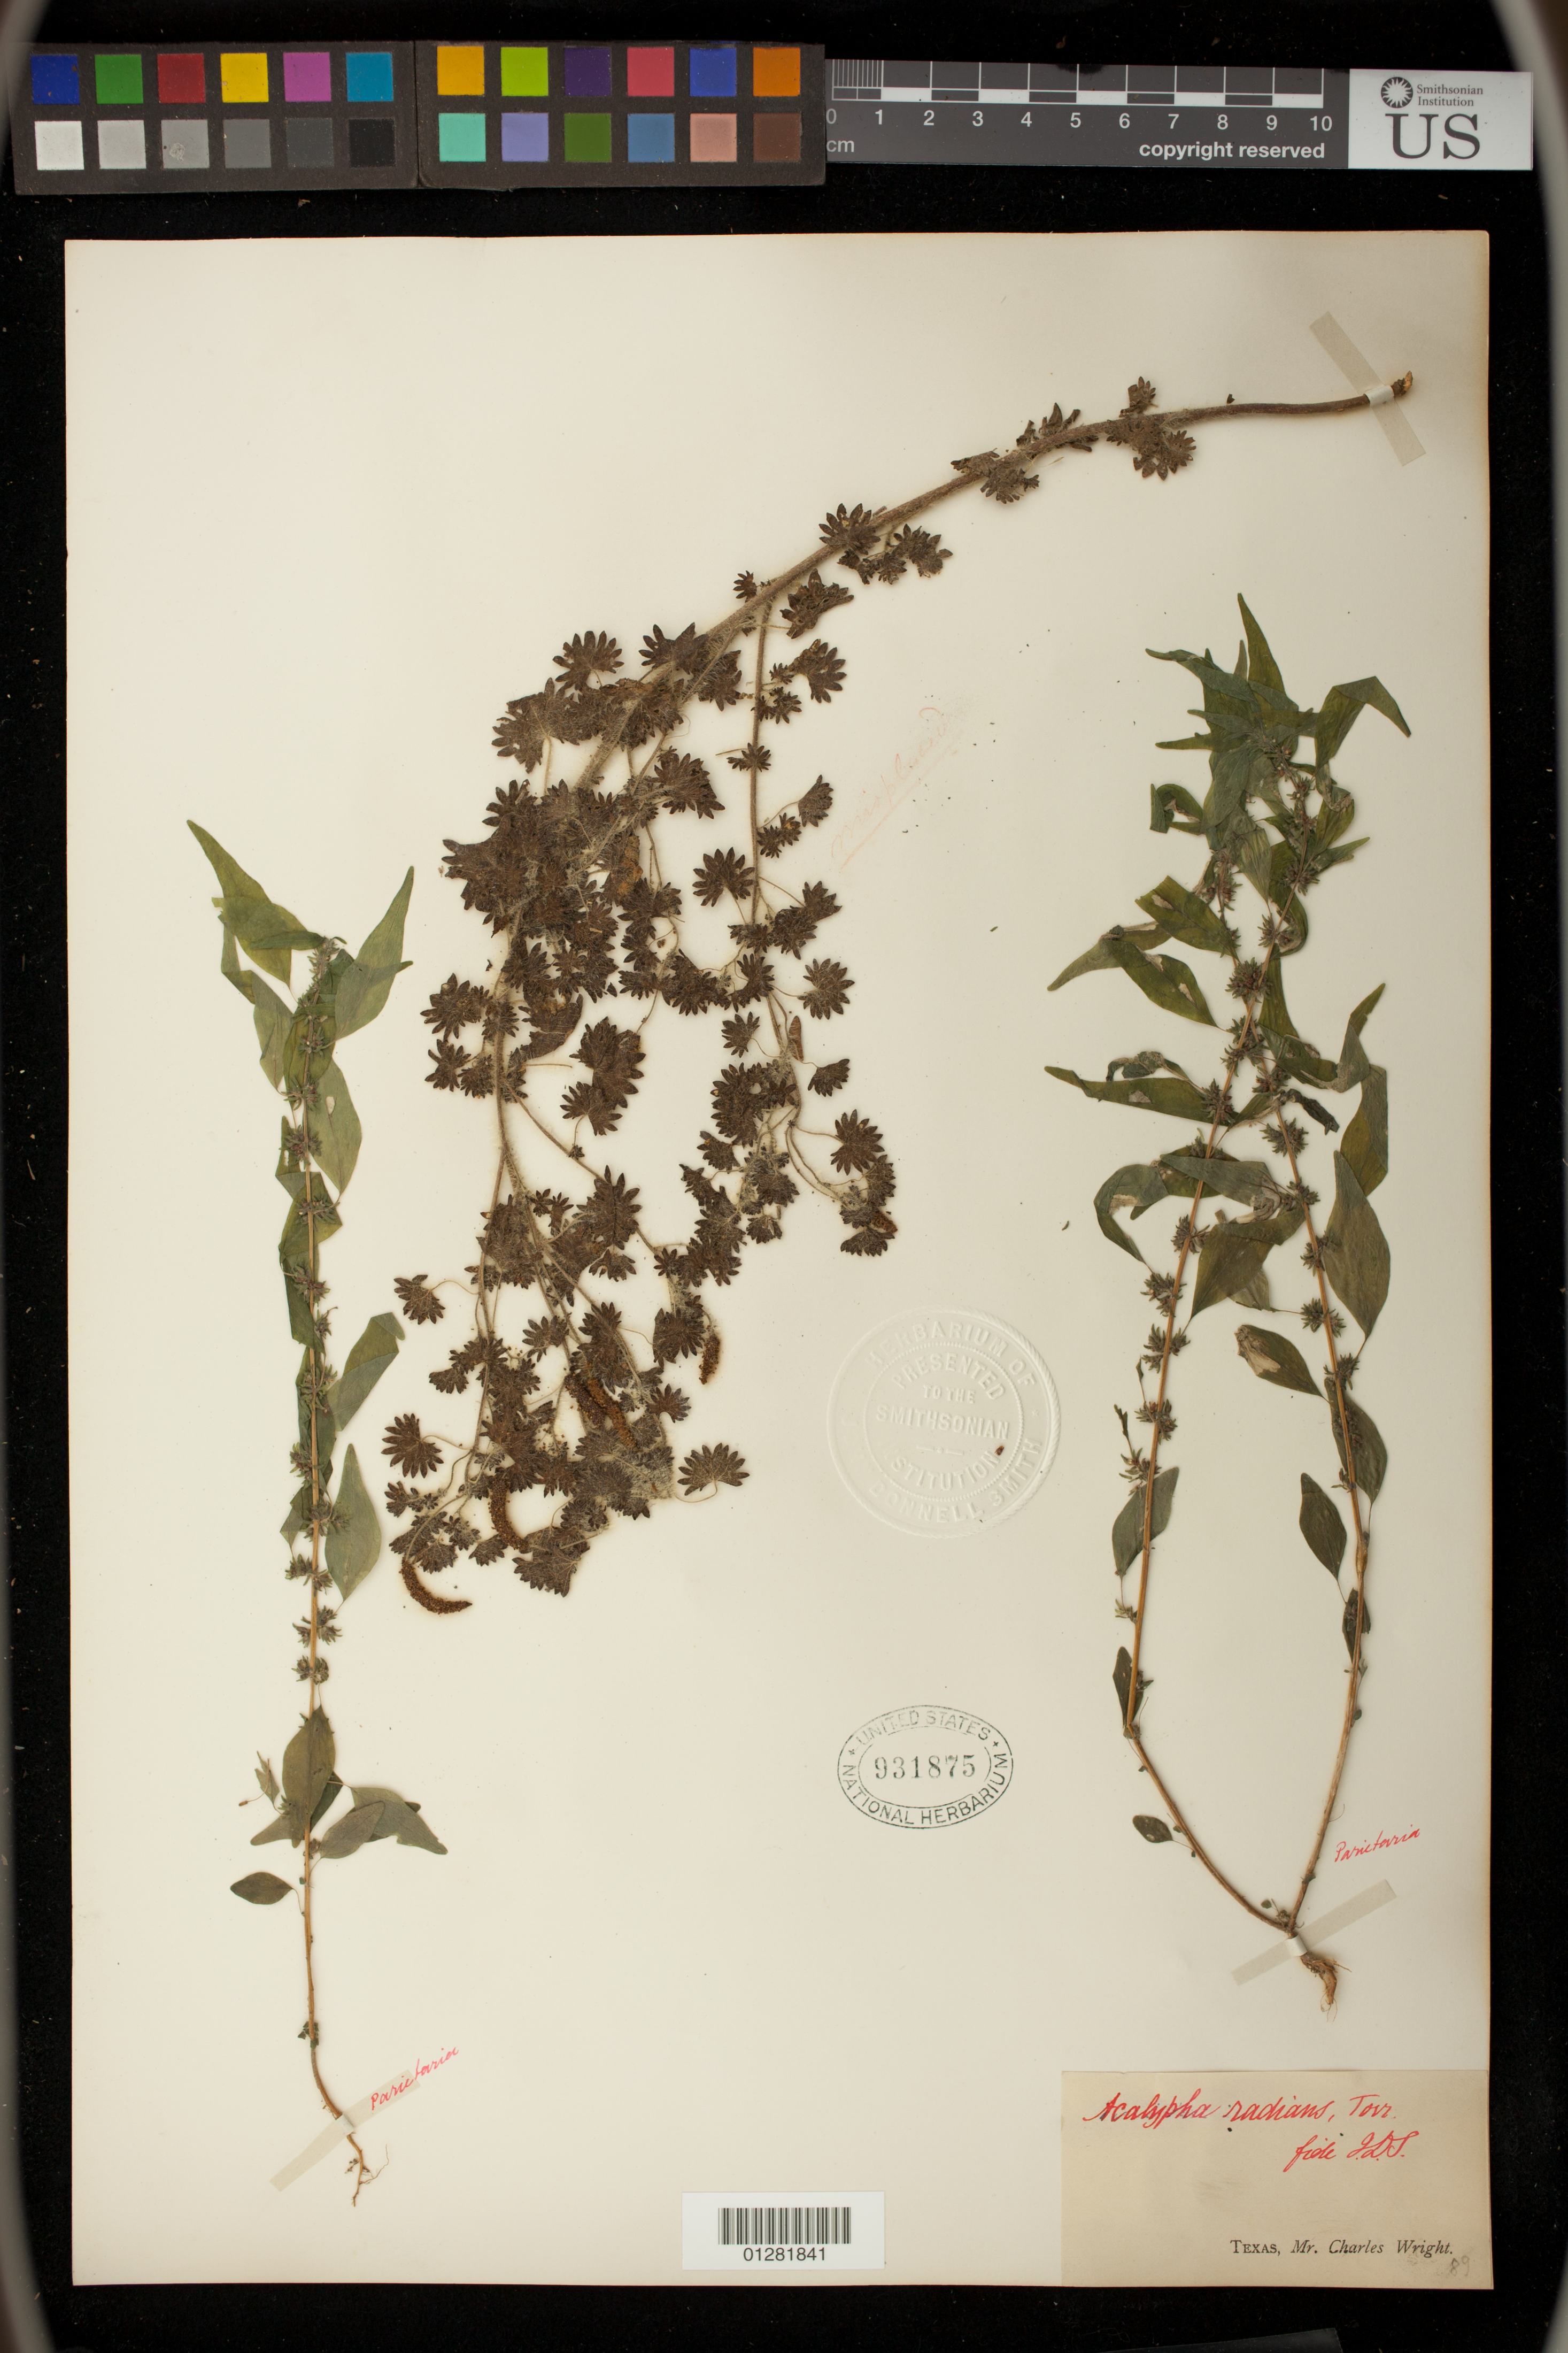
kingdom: Plantae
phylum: Tracheophyta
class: Magnoliopsida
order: Malpighiales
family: Euphorbiaceae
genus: Acalypha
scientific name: Acalypha radians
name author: Torr.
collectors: C. C. Parry, J. M. Bigelow, C. Wright & A. Schott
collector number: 89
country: United States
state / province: Texas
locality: Valley of Rio Grande, below Donana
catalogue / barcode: US 931875